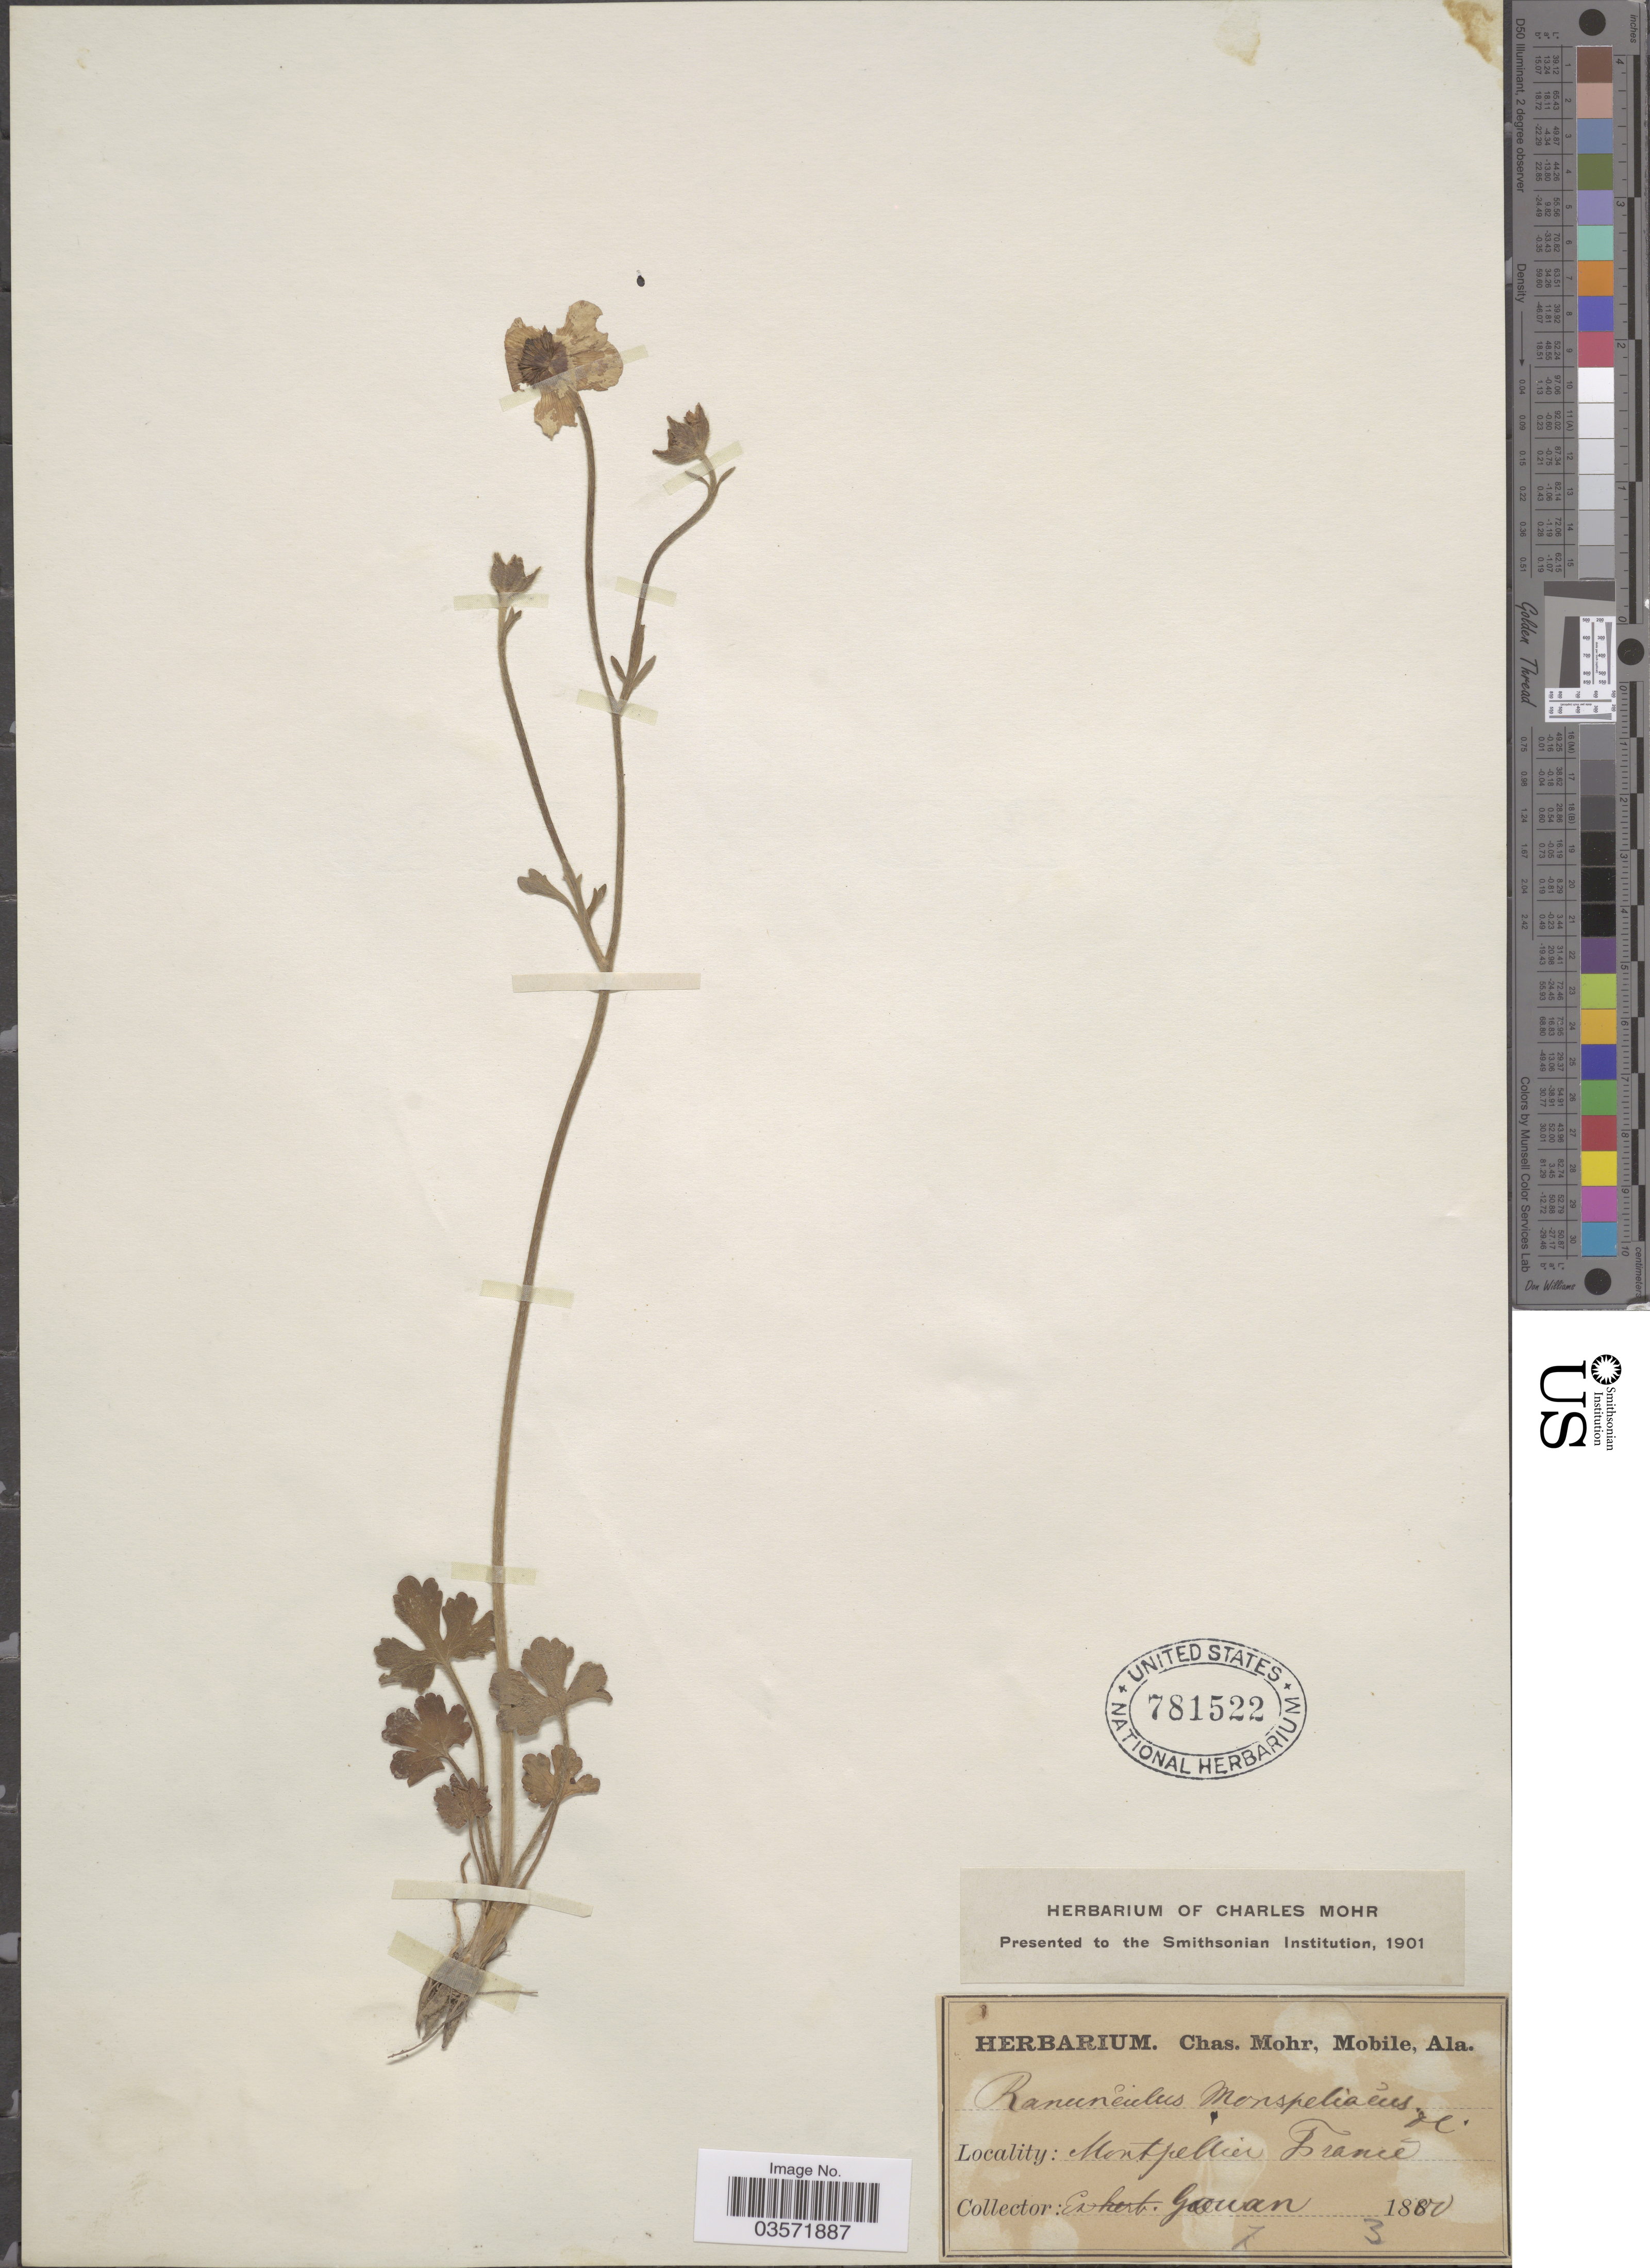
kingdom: Plantae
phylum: Tracheophyta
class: Magnoliopsida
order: Ranunculales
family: Ranunculaceae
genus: Ranunculus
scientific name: Ranunculus monspeliacus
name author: L.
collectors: -. Gouan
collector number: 7/3?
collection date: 1800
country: France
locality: Montpellier.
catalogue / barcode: US 781522